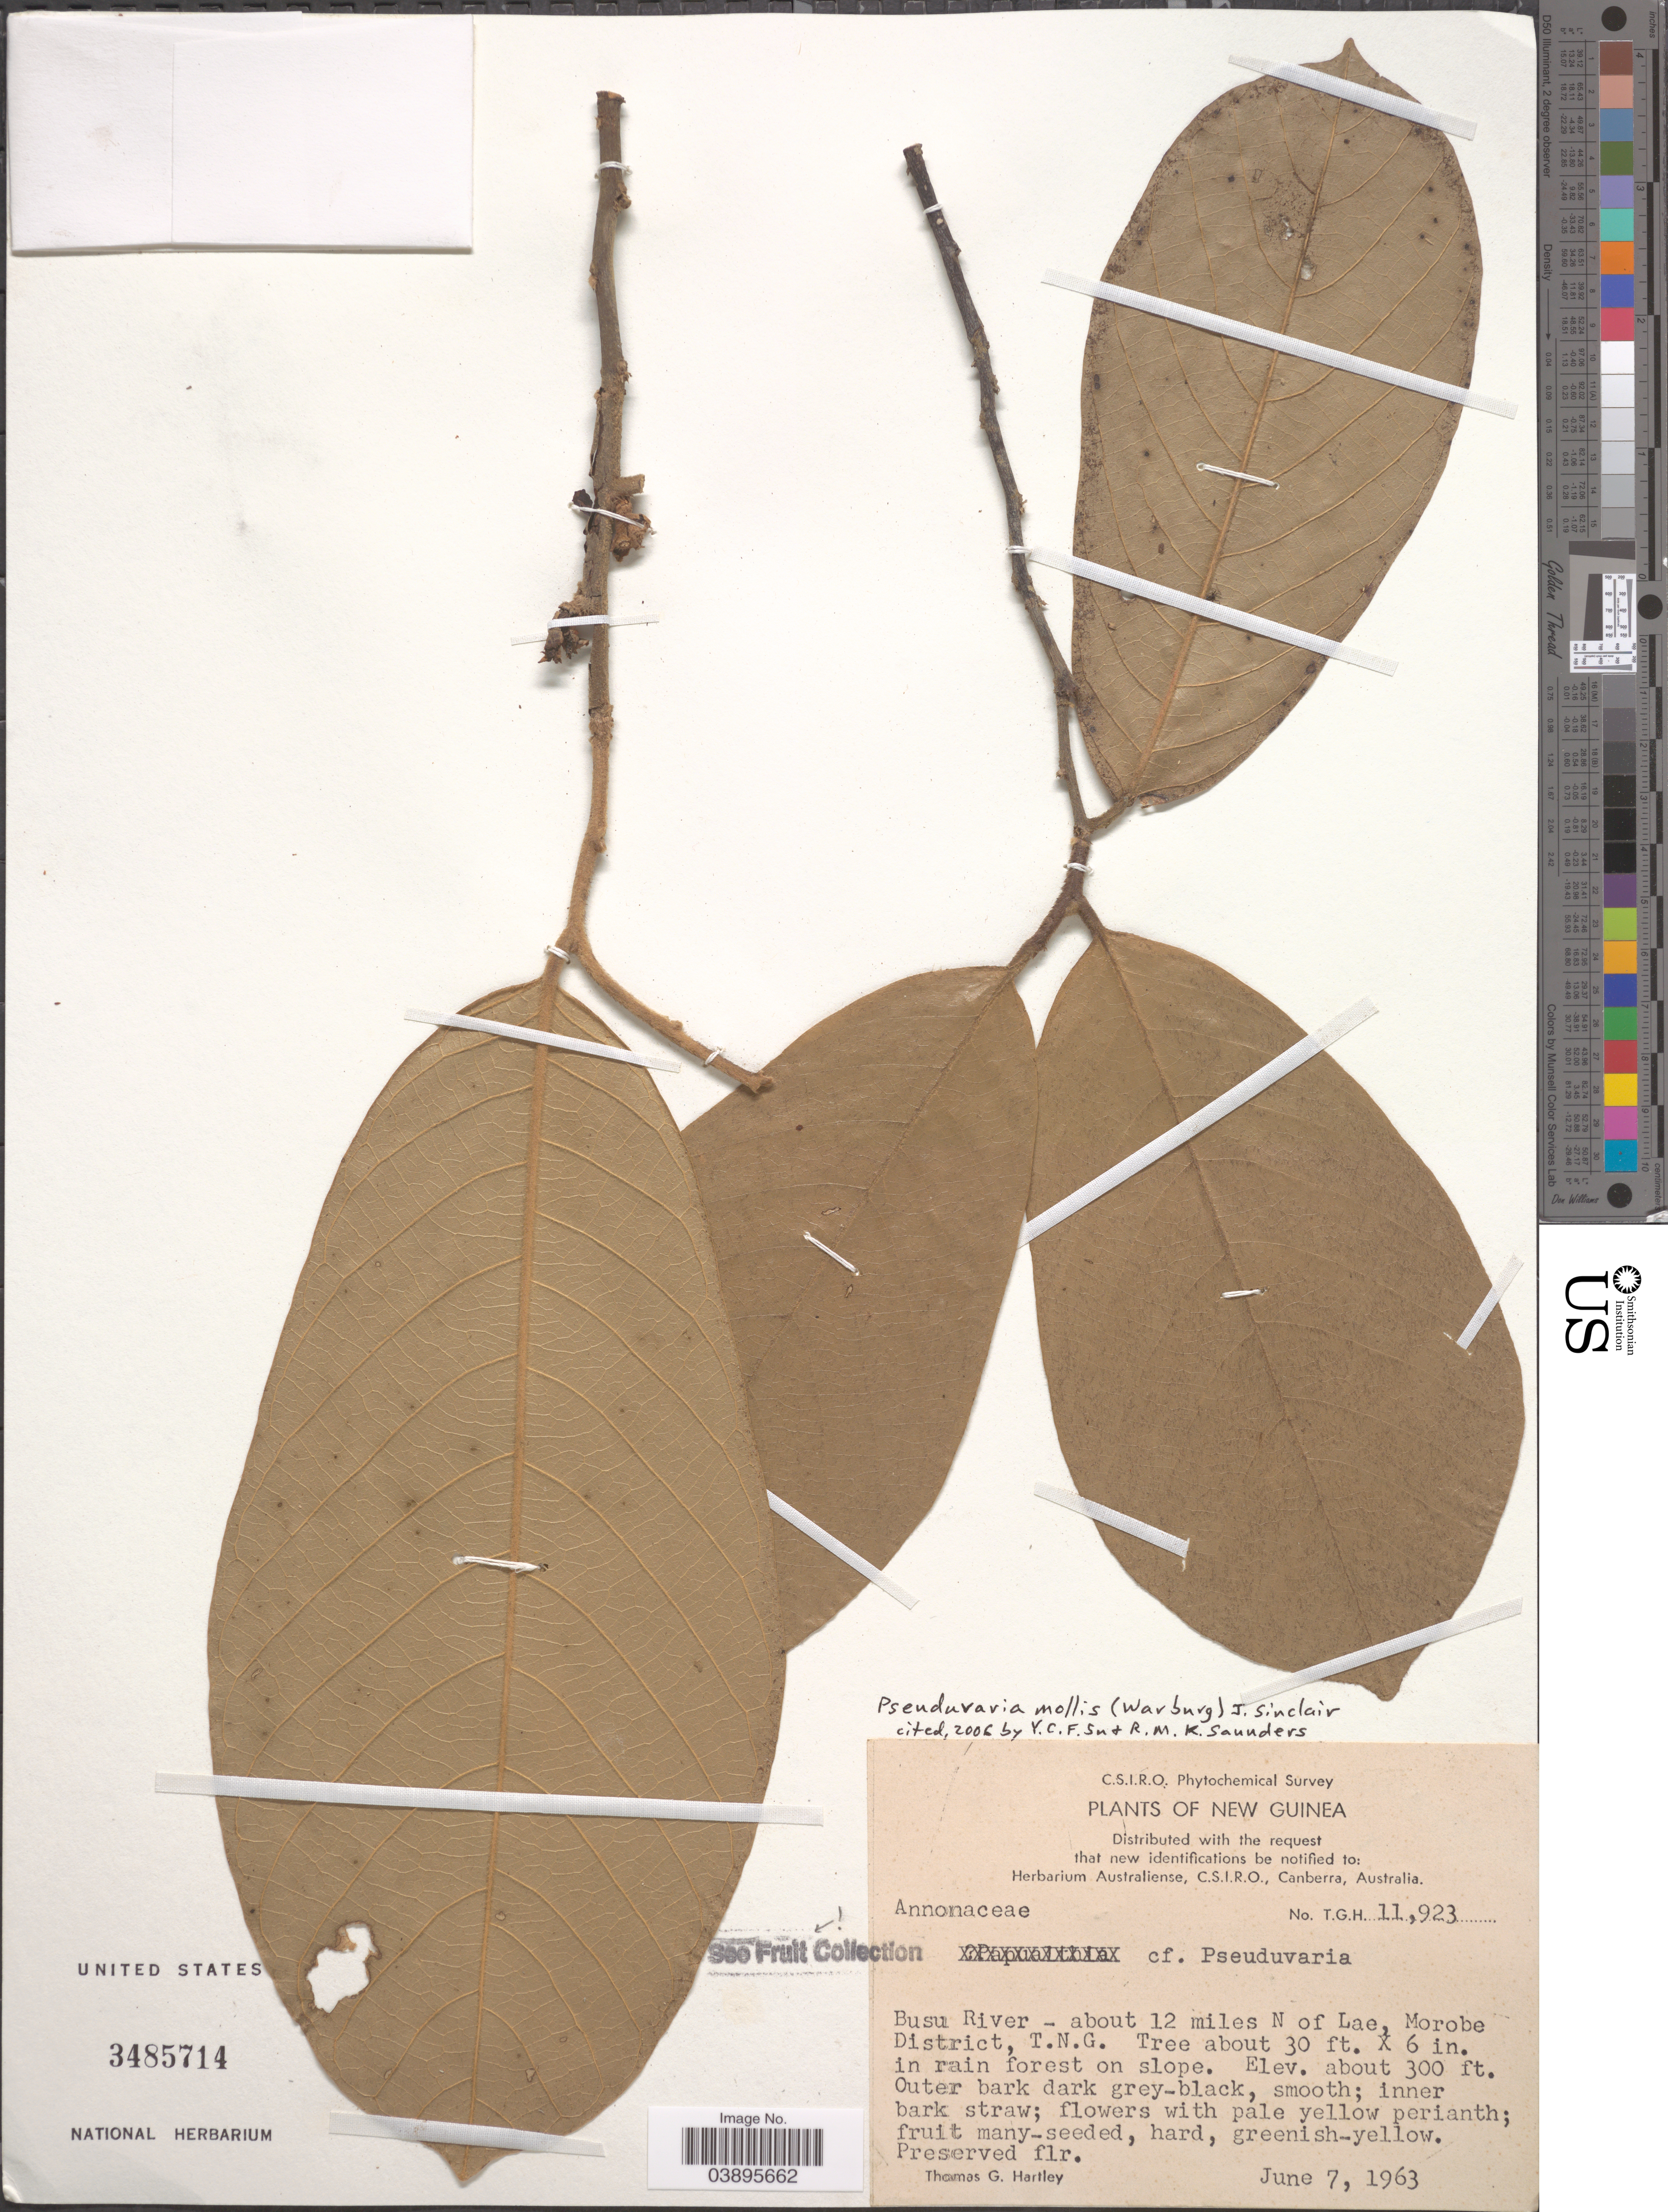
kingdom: Plantae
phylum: Tracheophyta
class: Magnoliopsida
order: Magnoliales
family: Annonaceae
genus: Pseuduvaria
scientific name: Pseuduvaria mollis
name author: (Warb.) J. Sinclair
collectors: T. G. Hartley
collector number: TGH11923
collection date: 1963-06-07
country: Papua New Guinea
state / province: Morobe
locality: New Guinea. Busu River - about 12 miles N of Lae, Morobe District, T.N.G.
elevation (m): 91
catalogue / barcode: US 3485714